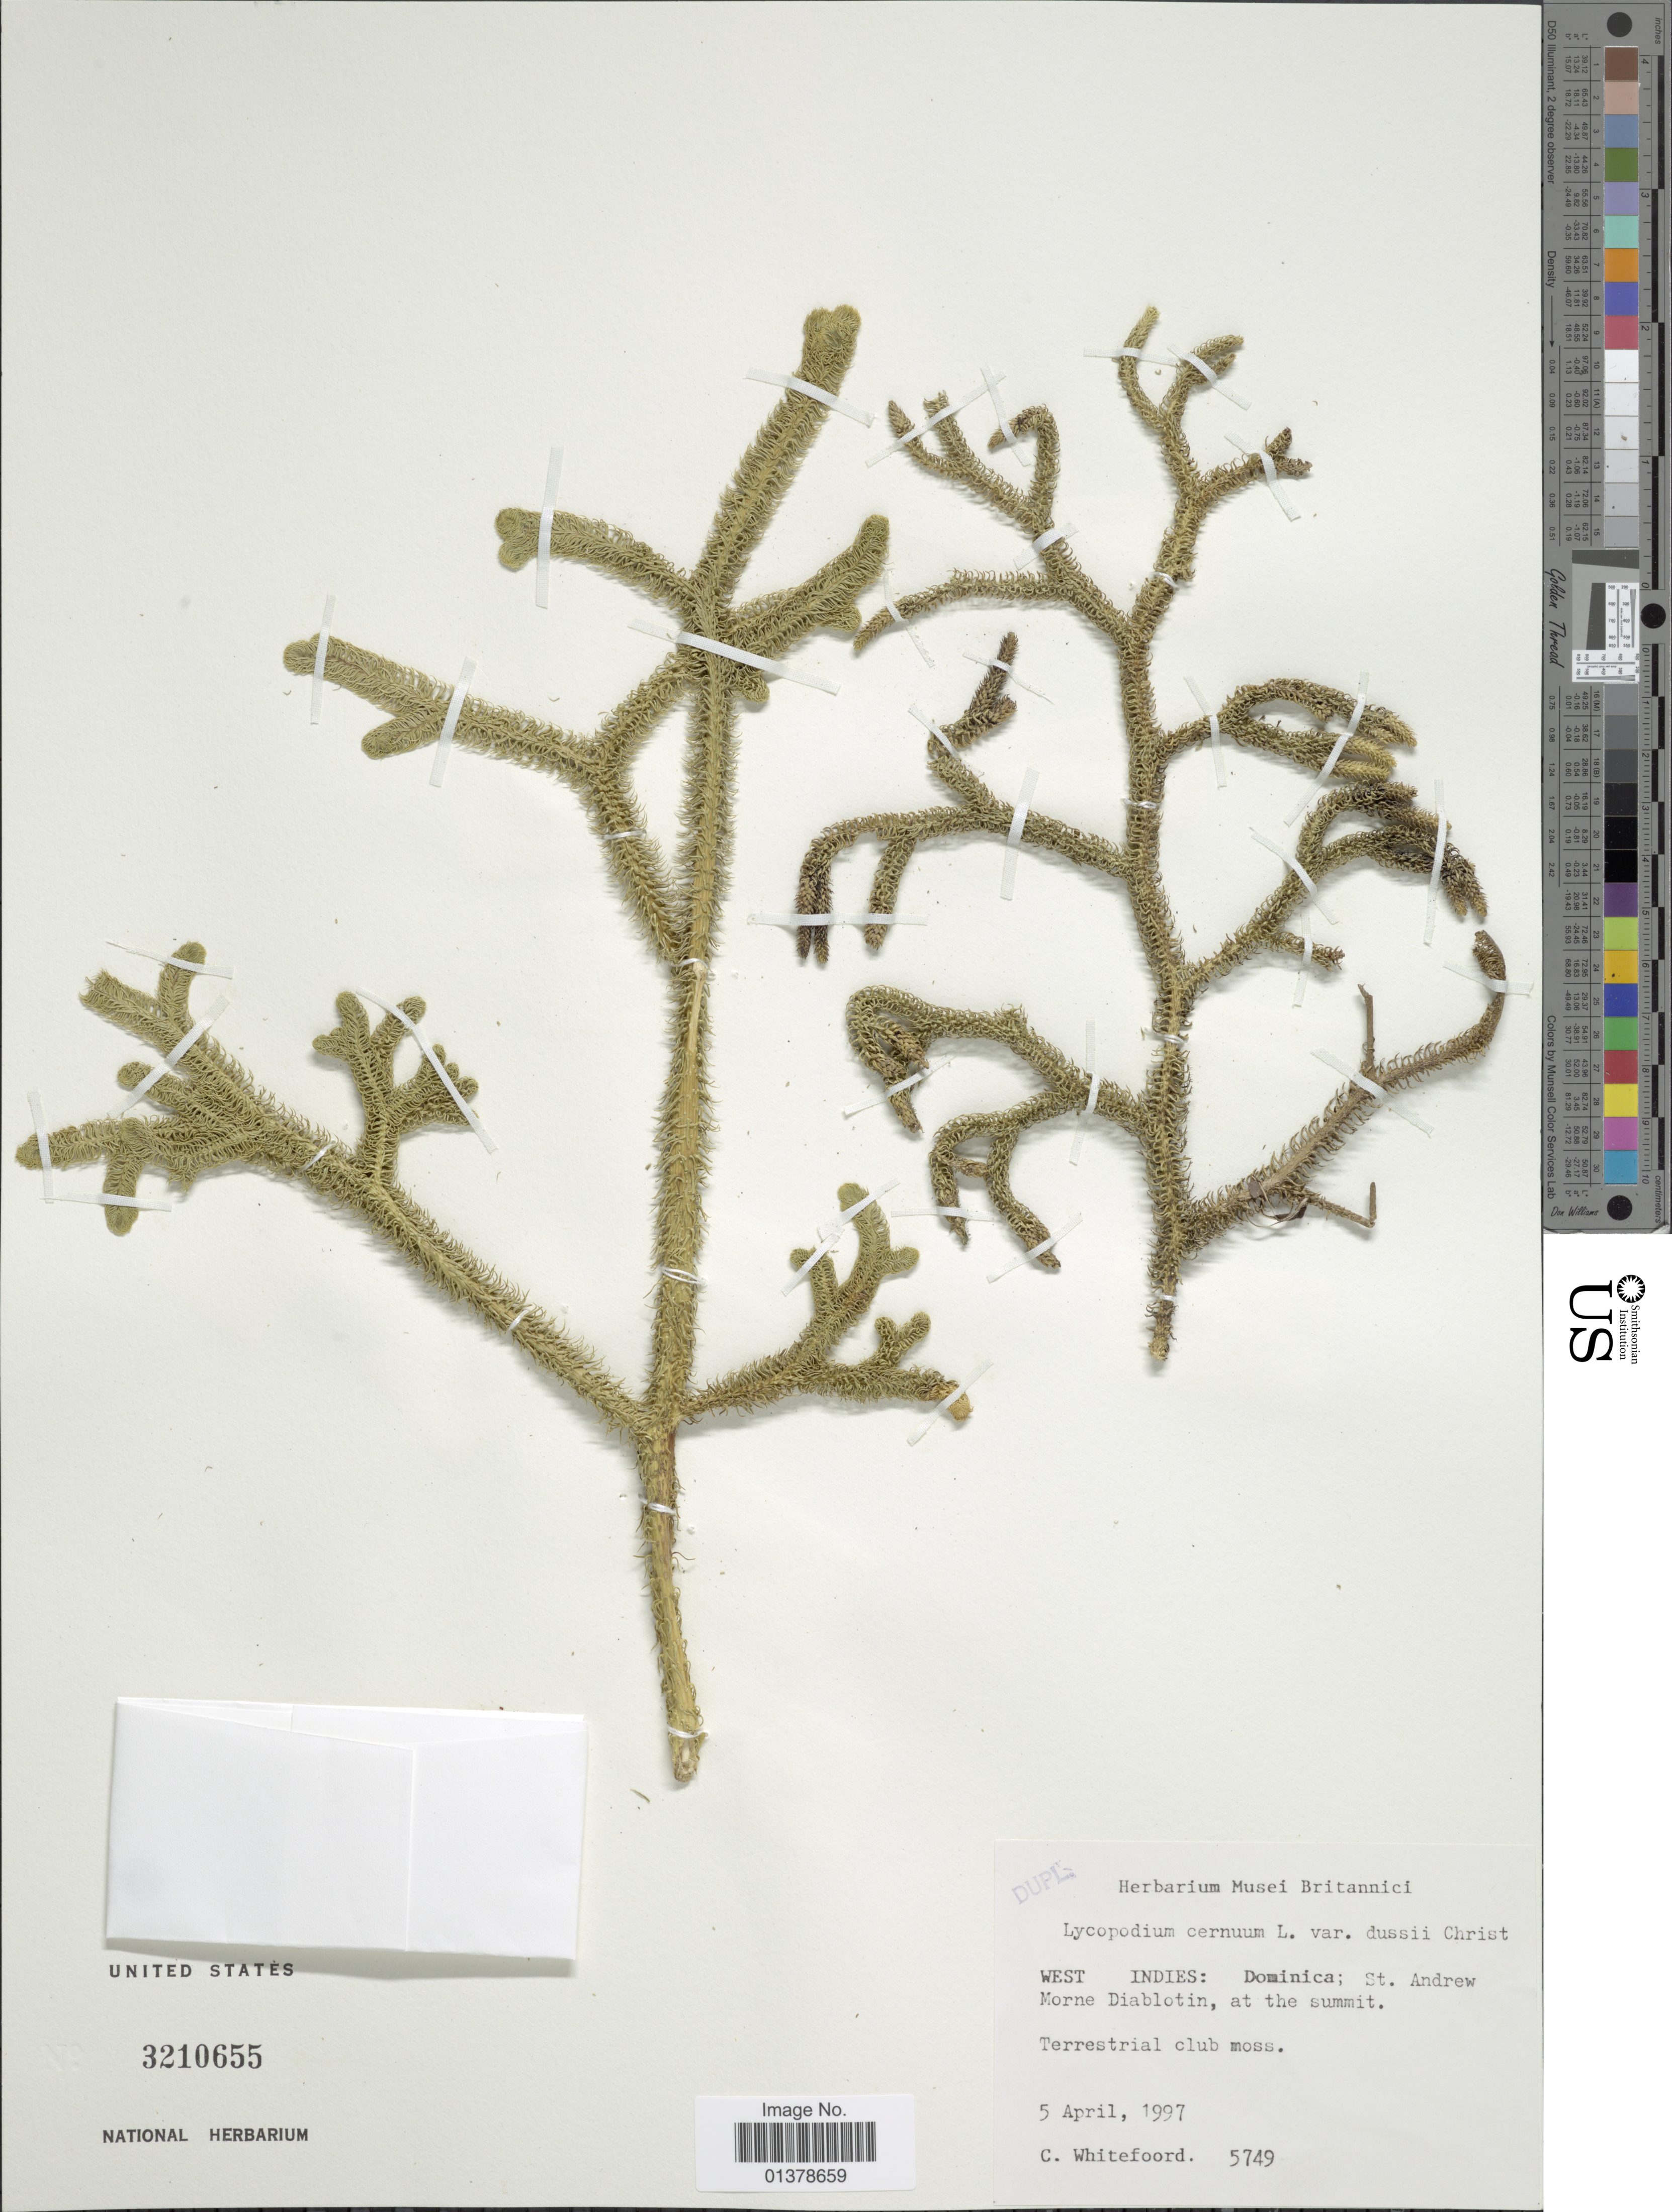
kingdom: Plantae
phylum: Tracheophyta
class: Lycopodiopsida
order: Lycopodiales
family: Lycopodiaceae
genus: Palhinhaea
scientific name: Palhinhaea cernua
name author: (L.) Vasc. & Franco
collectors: C. Whitfoord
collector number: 5749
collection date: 1997-04-05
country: Dominica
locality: St. Andrew, Morne Diablotin, at the summit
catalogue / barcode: US 3210655